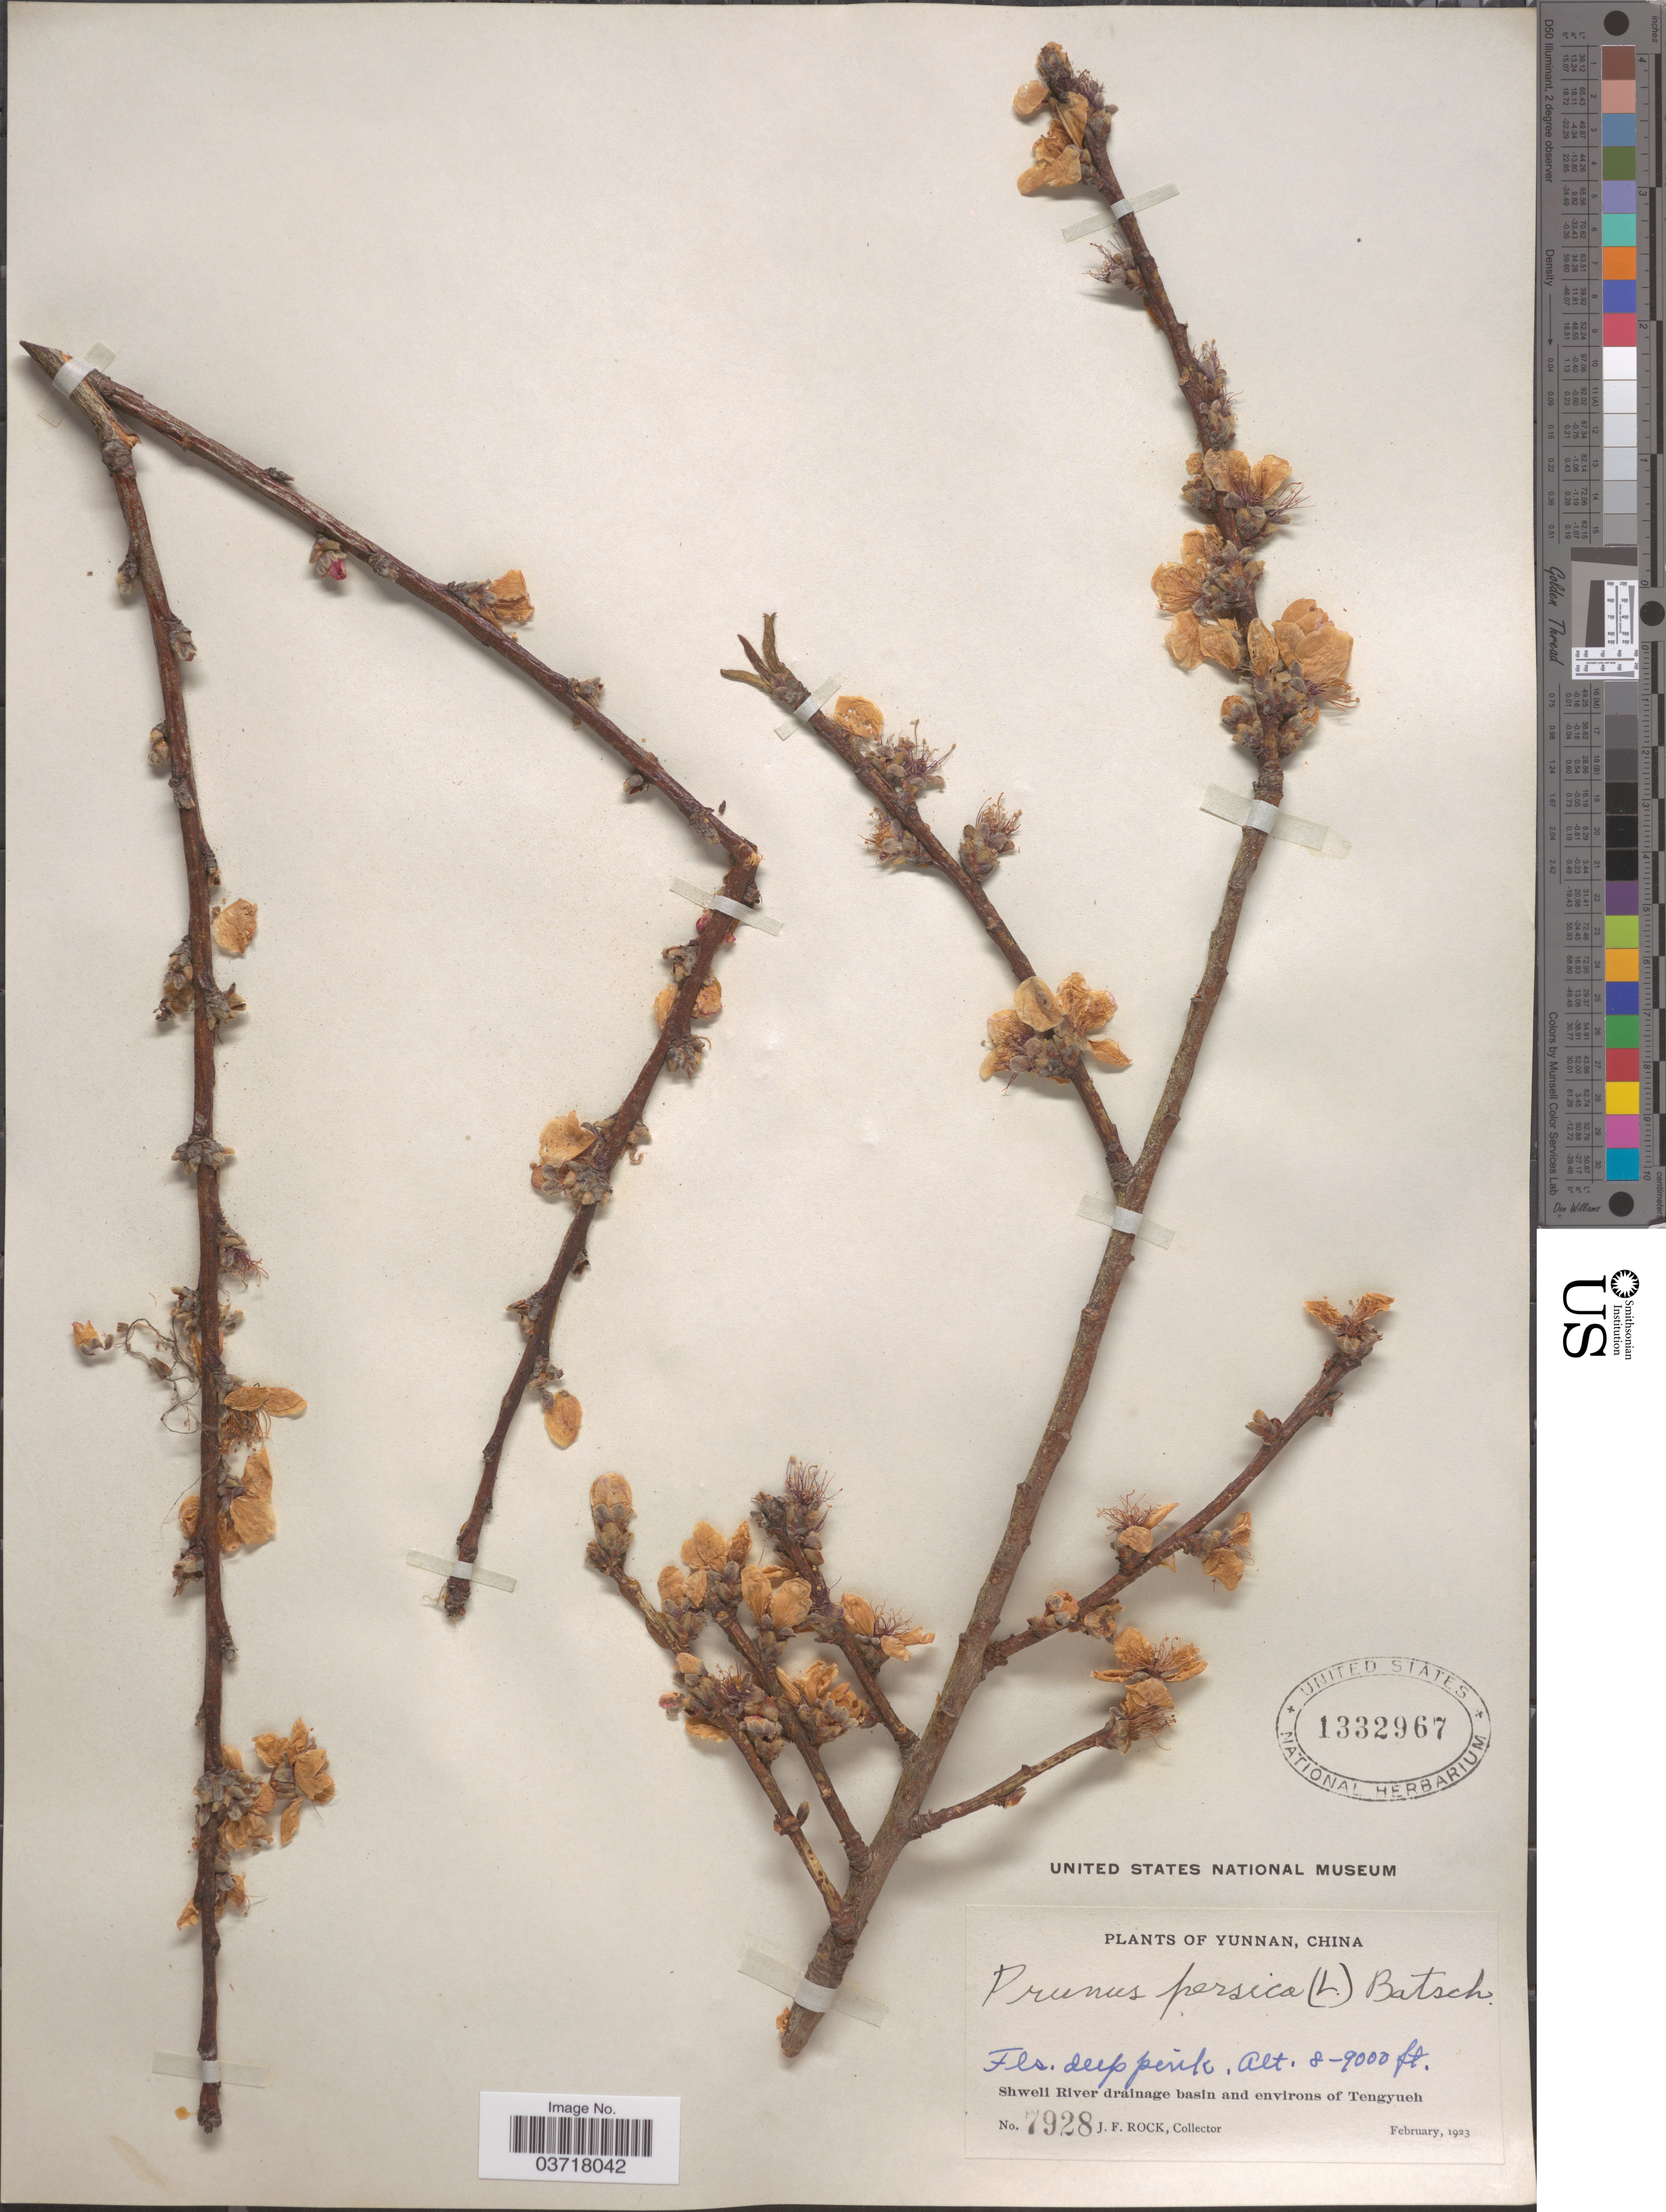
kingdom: Plantae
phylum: Tracheophyta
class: Magnoliopsida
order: Rosales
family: Rosaceae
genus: Prunus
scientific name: Prunus persica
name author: (L.) Batsch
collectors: J. Rock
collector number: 7928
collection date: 1923-02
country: China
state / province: Yunnan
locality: Shweli River drainage basin and environs of Tengyueh.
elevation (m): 2438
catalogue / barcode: US 1332967